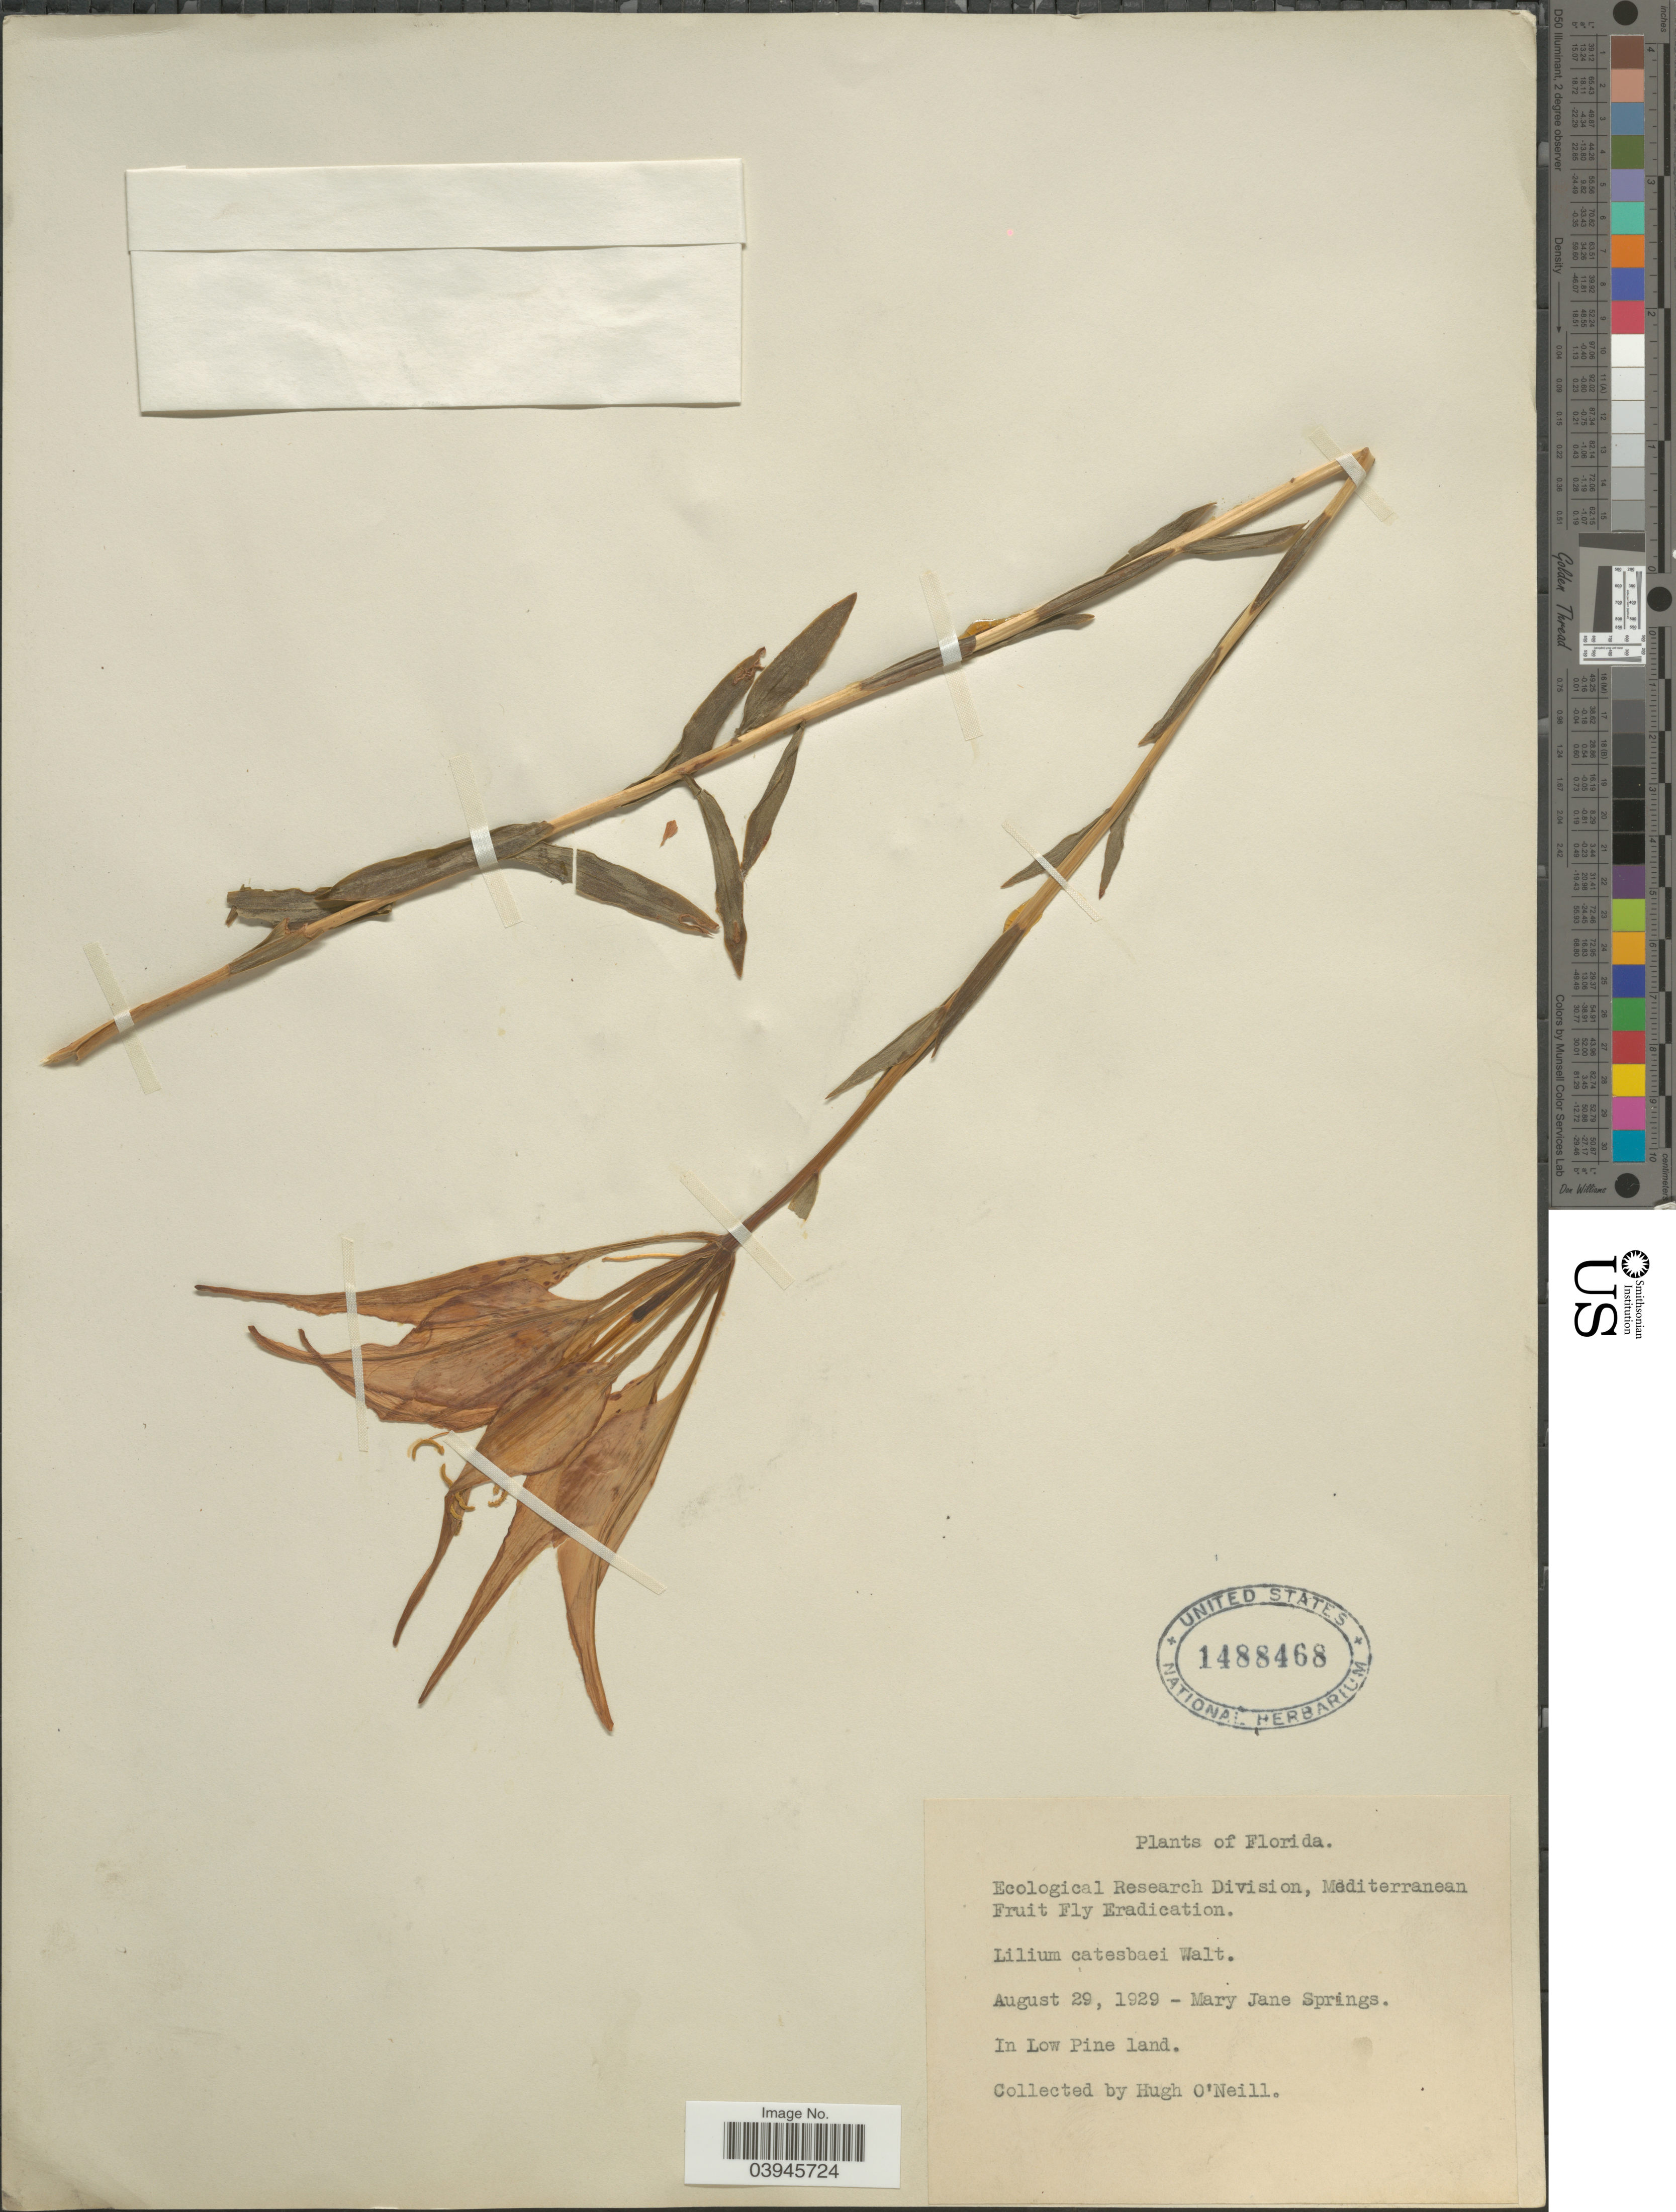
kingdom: Plantae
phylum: Tracheophyta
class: Liliopsida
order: Liliales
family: Liliaceae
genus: Lilium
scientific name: Lilium catesbaei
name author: Walter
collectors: H. O'Neill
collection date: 1929-08-29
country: United States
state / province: Florida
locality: Mary Jane Springs. In Low Pine land.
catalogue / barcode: US 1488468